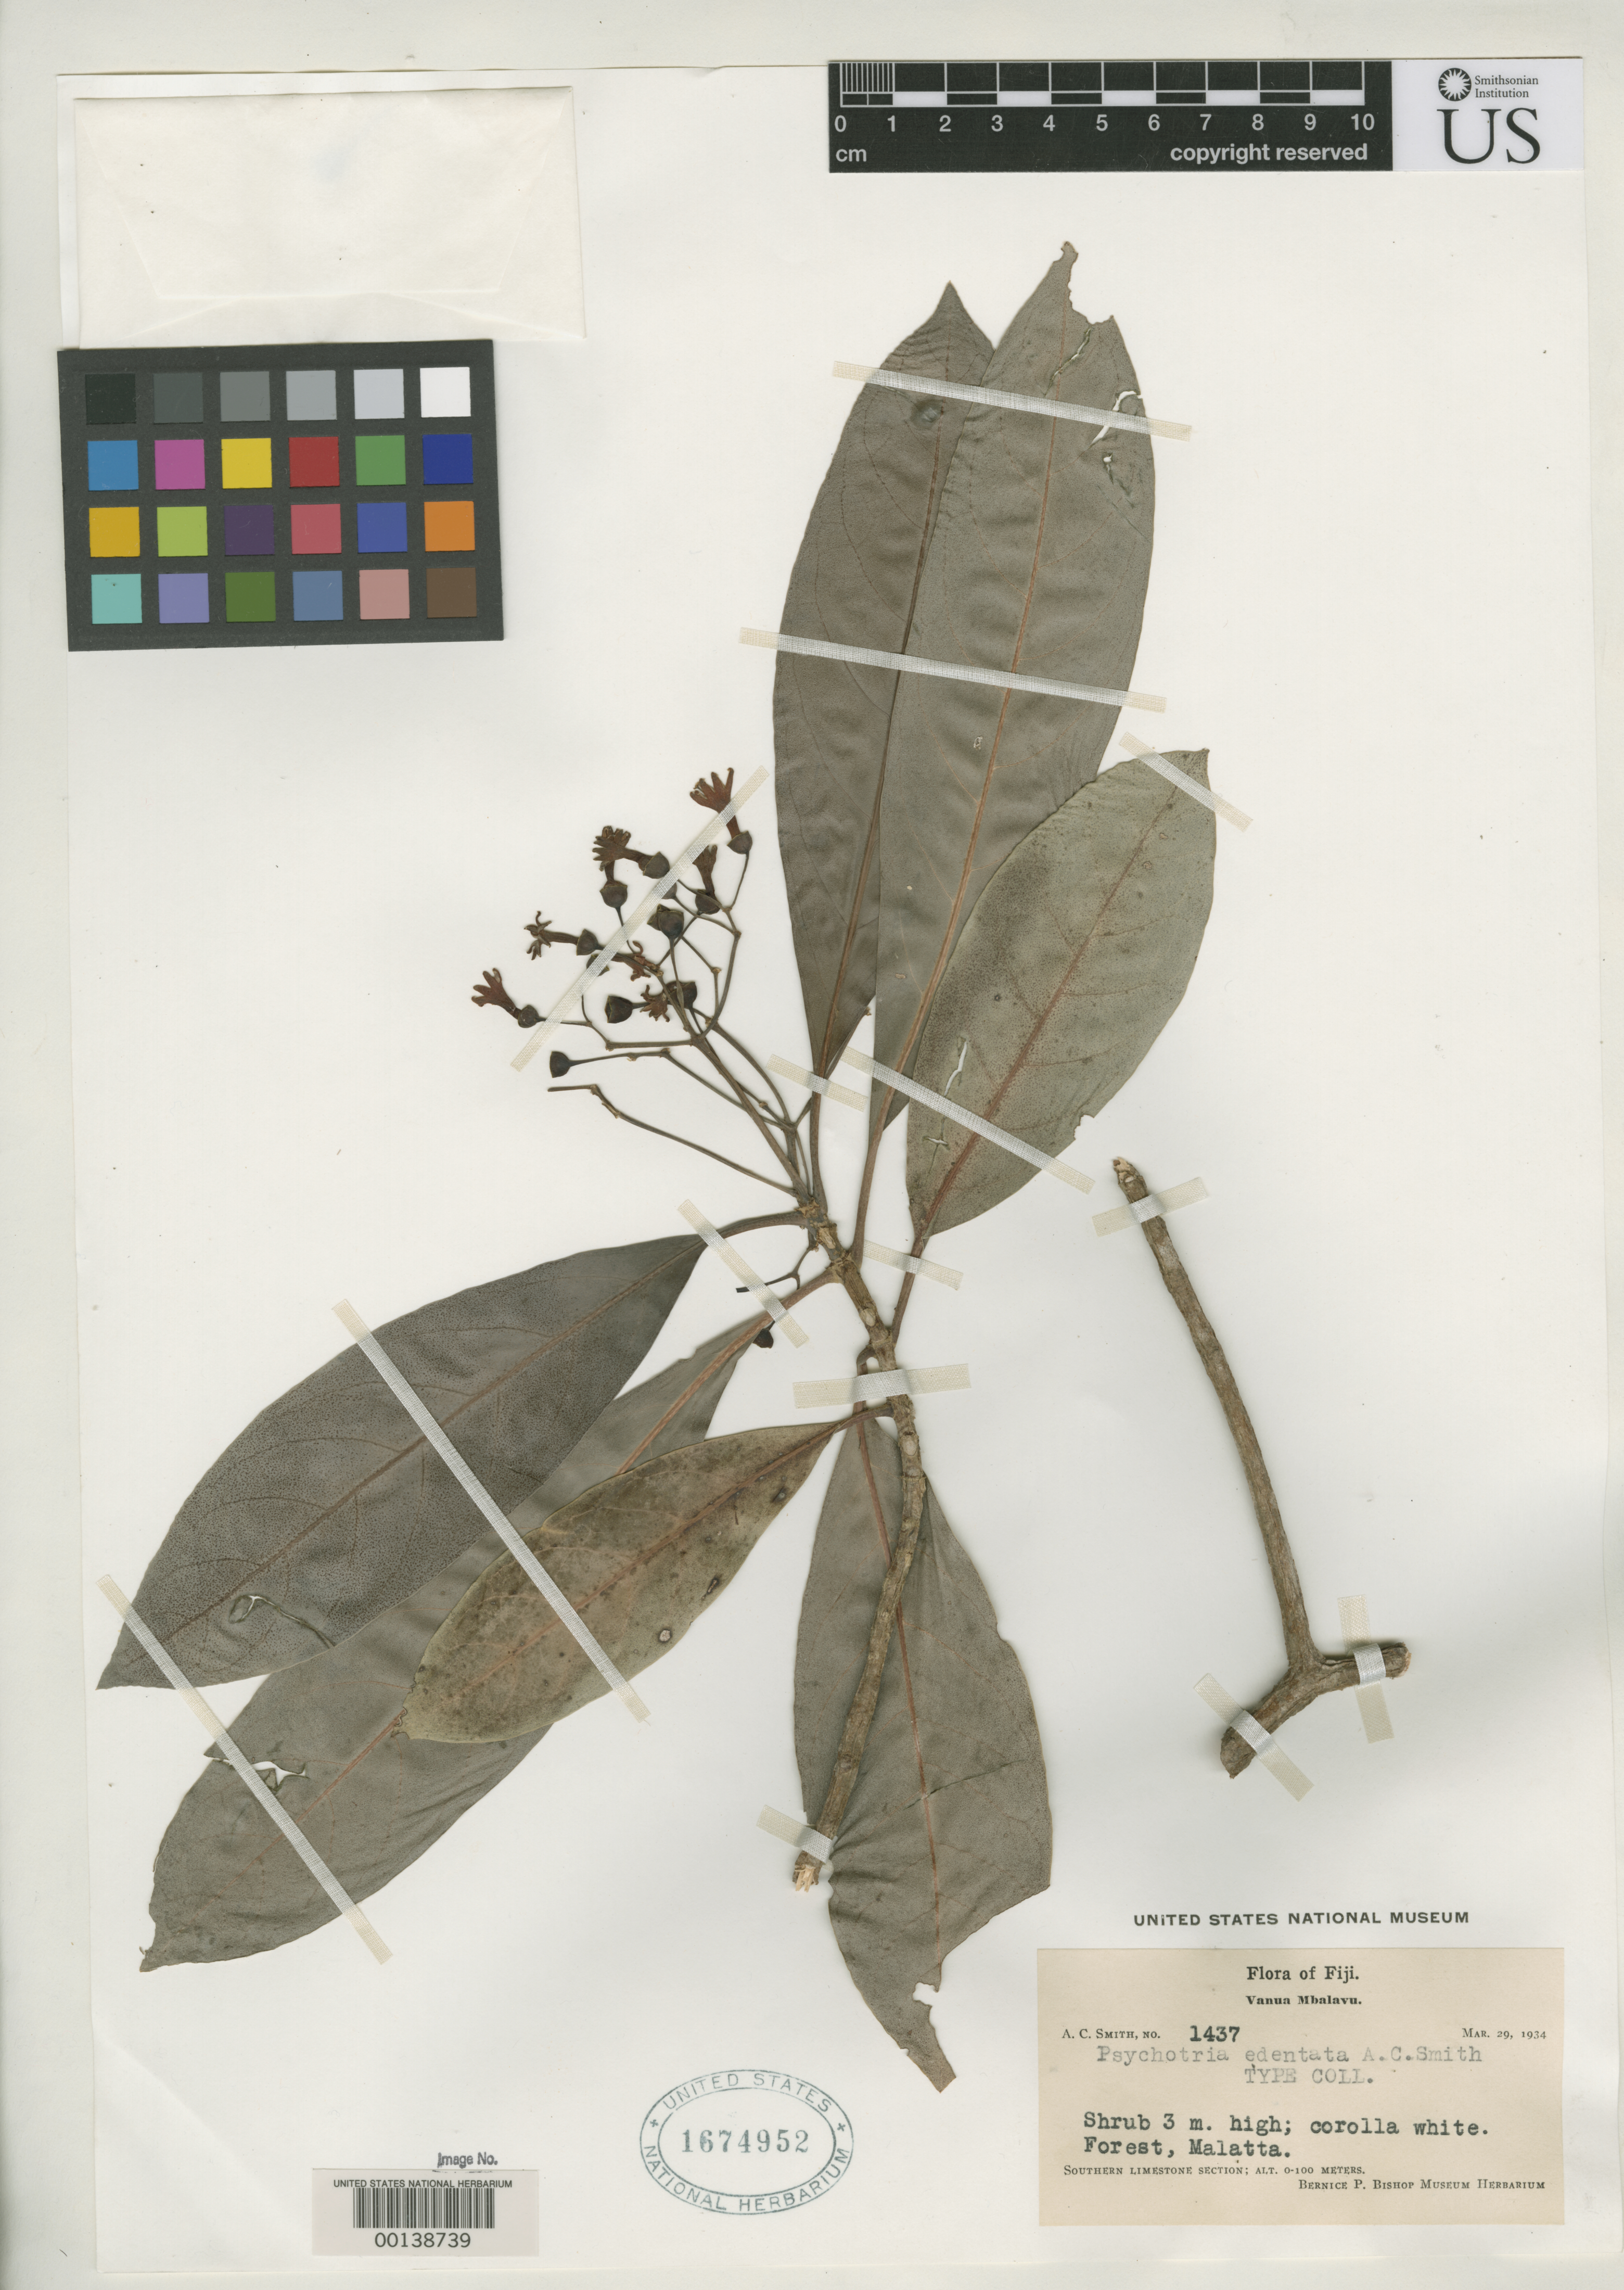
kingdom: Plantae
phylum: Tracheophyta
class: Magnoliopsida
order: Gentianales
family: Rubiaceae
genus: Psychotria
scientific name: Psychotria edentata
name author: A.C. Sm.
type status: Isotype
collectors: A. C. Smith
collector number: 1437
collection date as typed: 29 Mar 1934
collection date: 1934-03-29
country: Fiji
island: Vanua Balavu [Mbalavu]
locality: Malatta. [Lau Group]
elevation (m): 0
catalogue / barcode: US 1674952